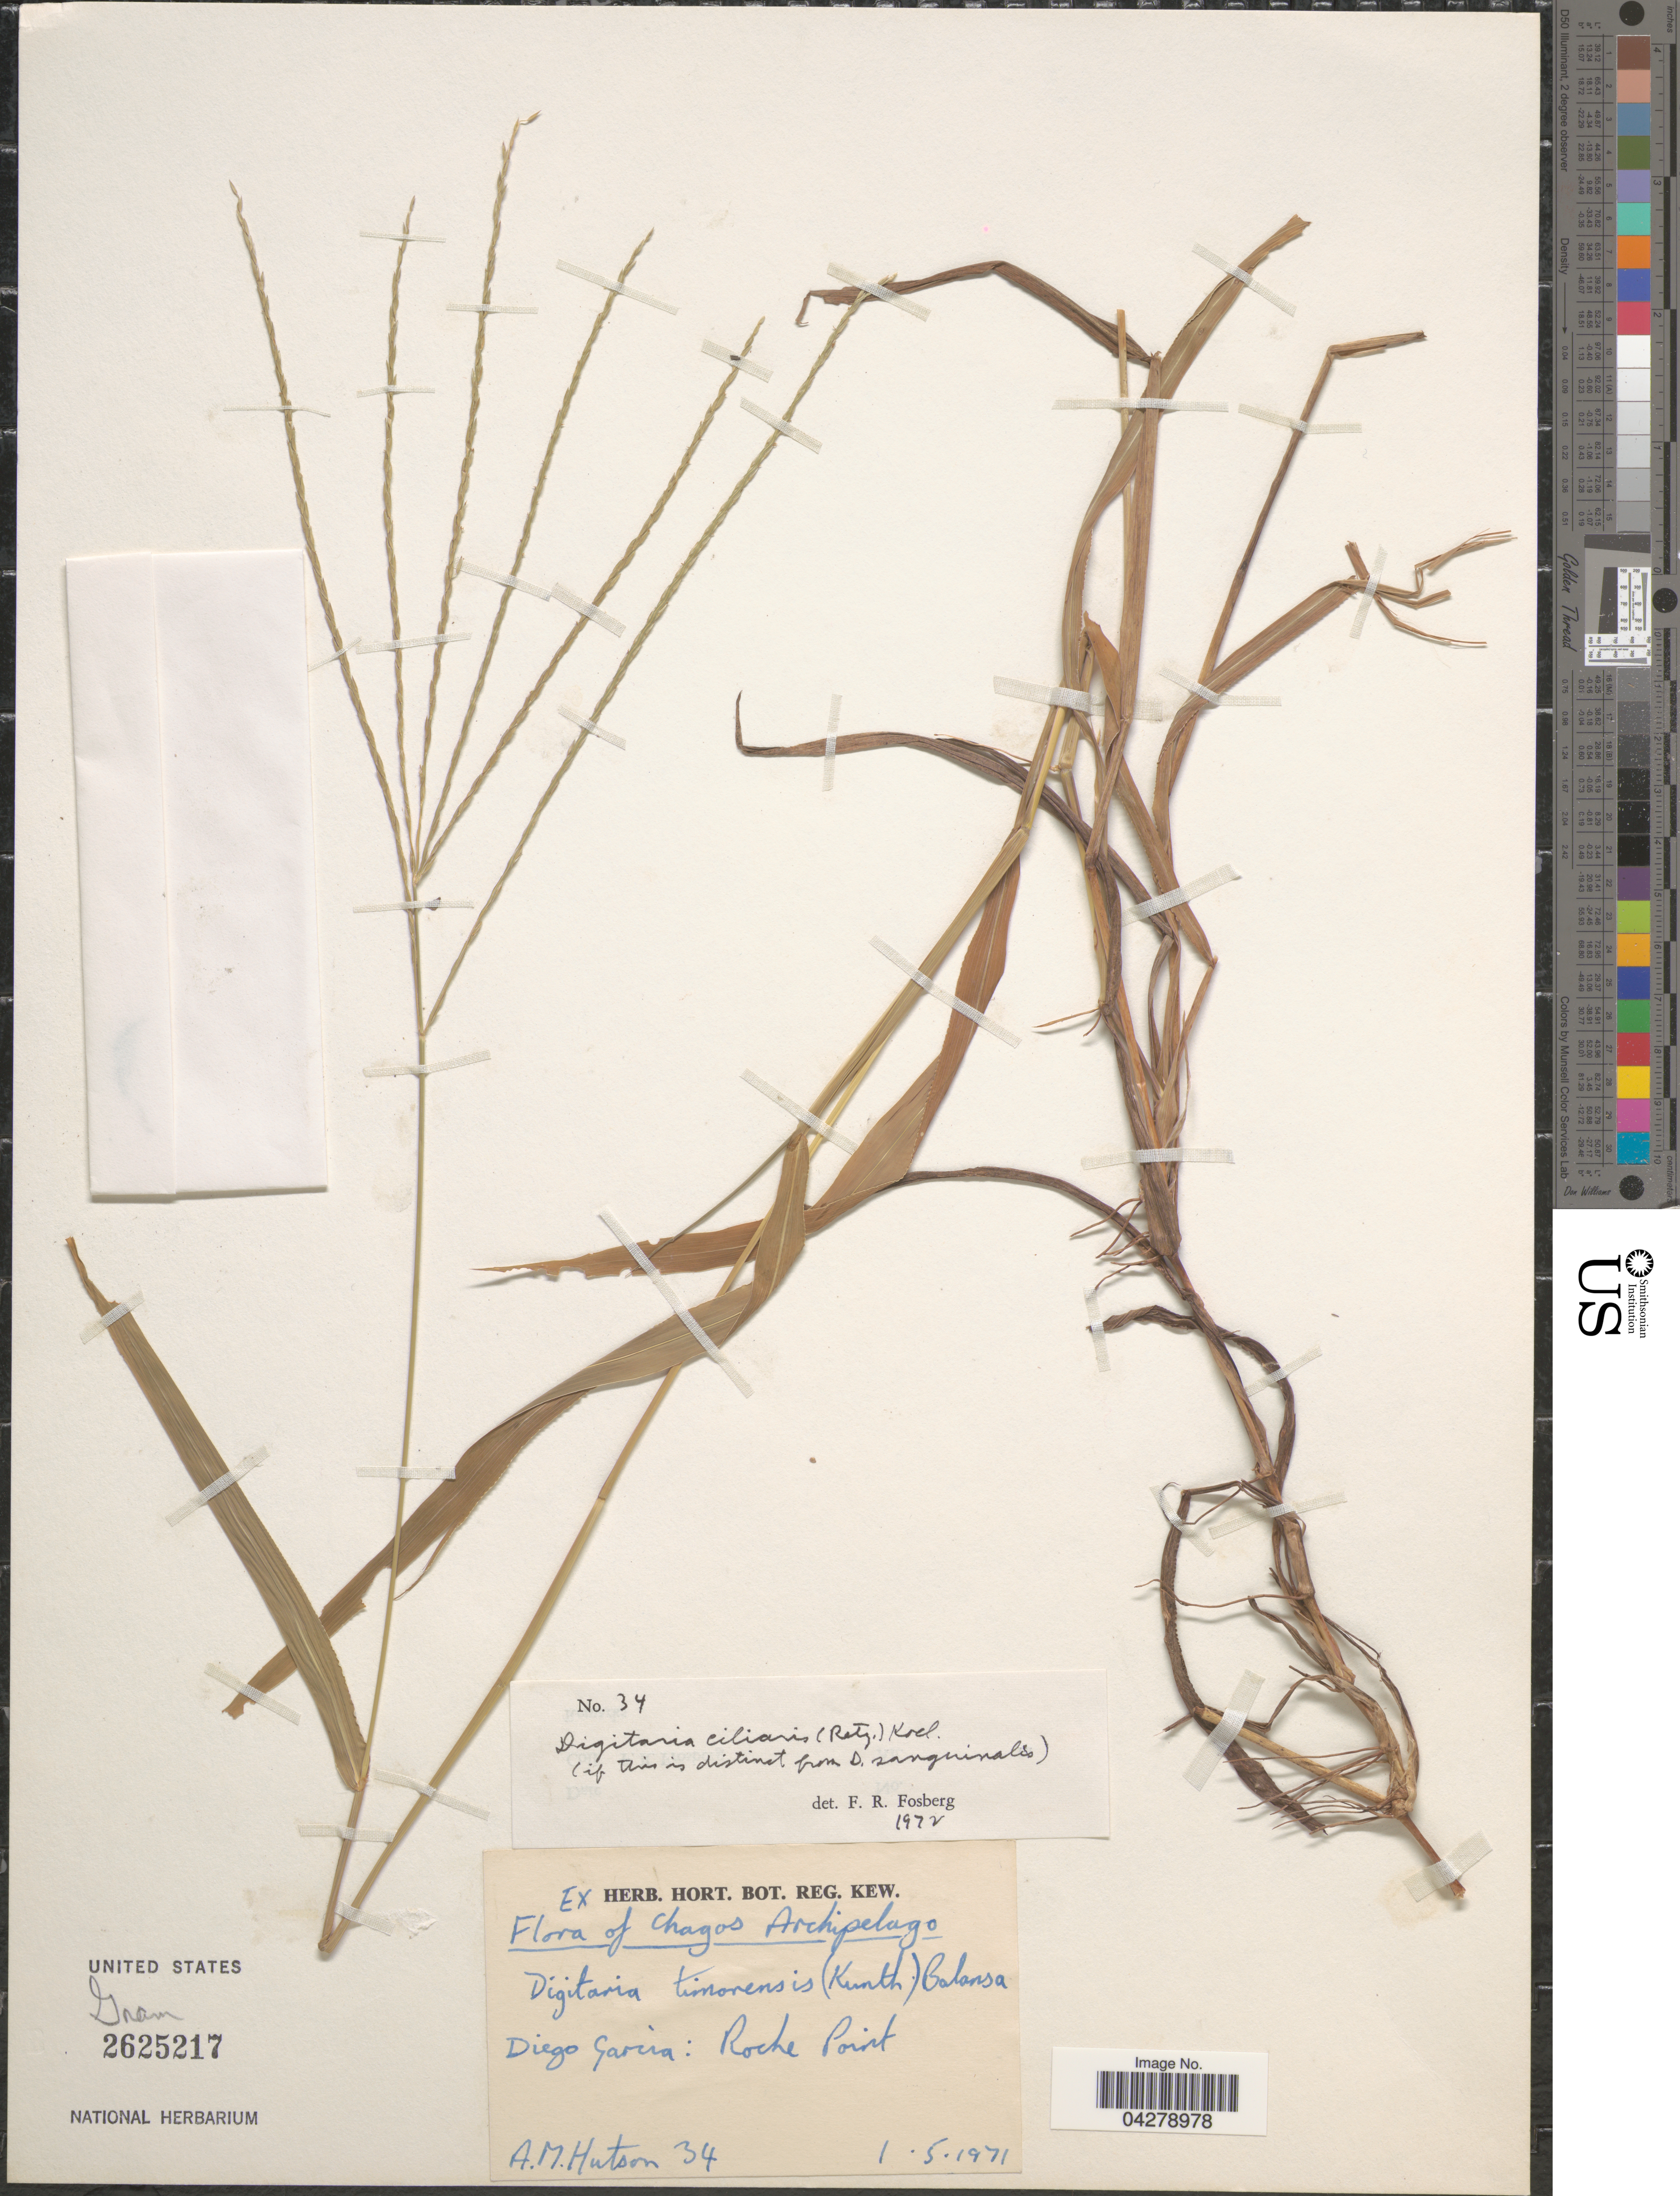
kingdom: Plantae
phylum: Tracheophyta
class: Liliopsida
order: Poales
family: Poaceae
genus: Digitaria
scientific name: Digitaria ciliaris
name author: (Retz.) Koeler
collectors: A. Hutson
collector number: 34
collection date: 1971-05-01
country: British Indian Ocean Territory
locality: Chagos Archipelago. Diego Garcia: Roche Point.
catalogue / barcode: US 2625217